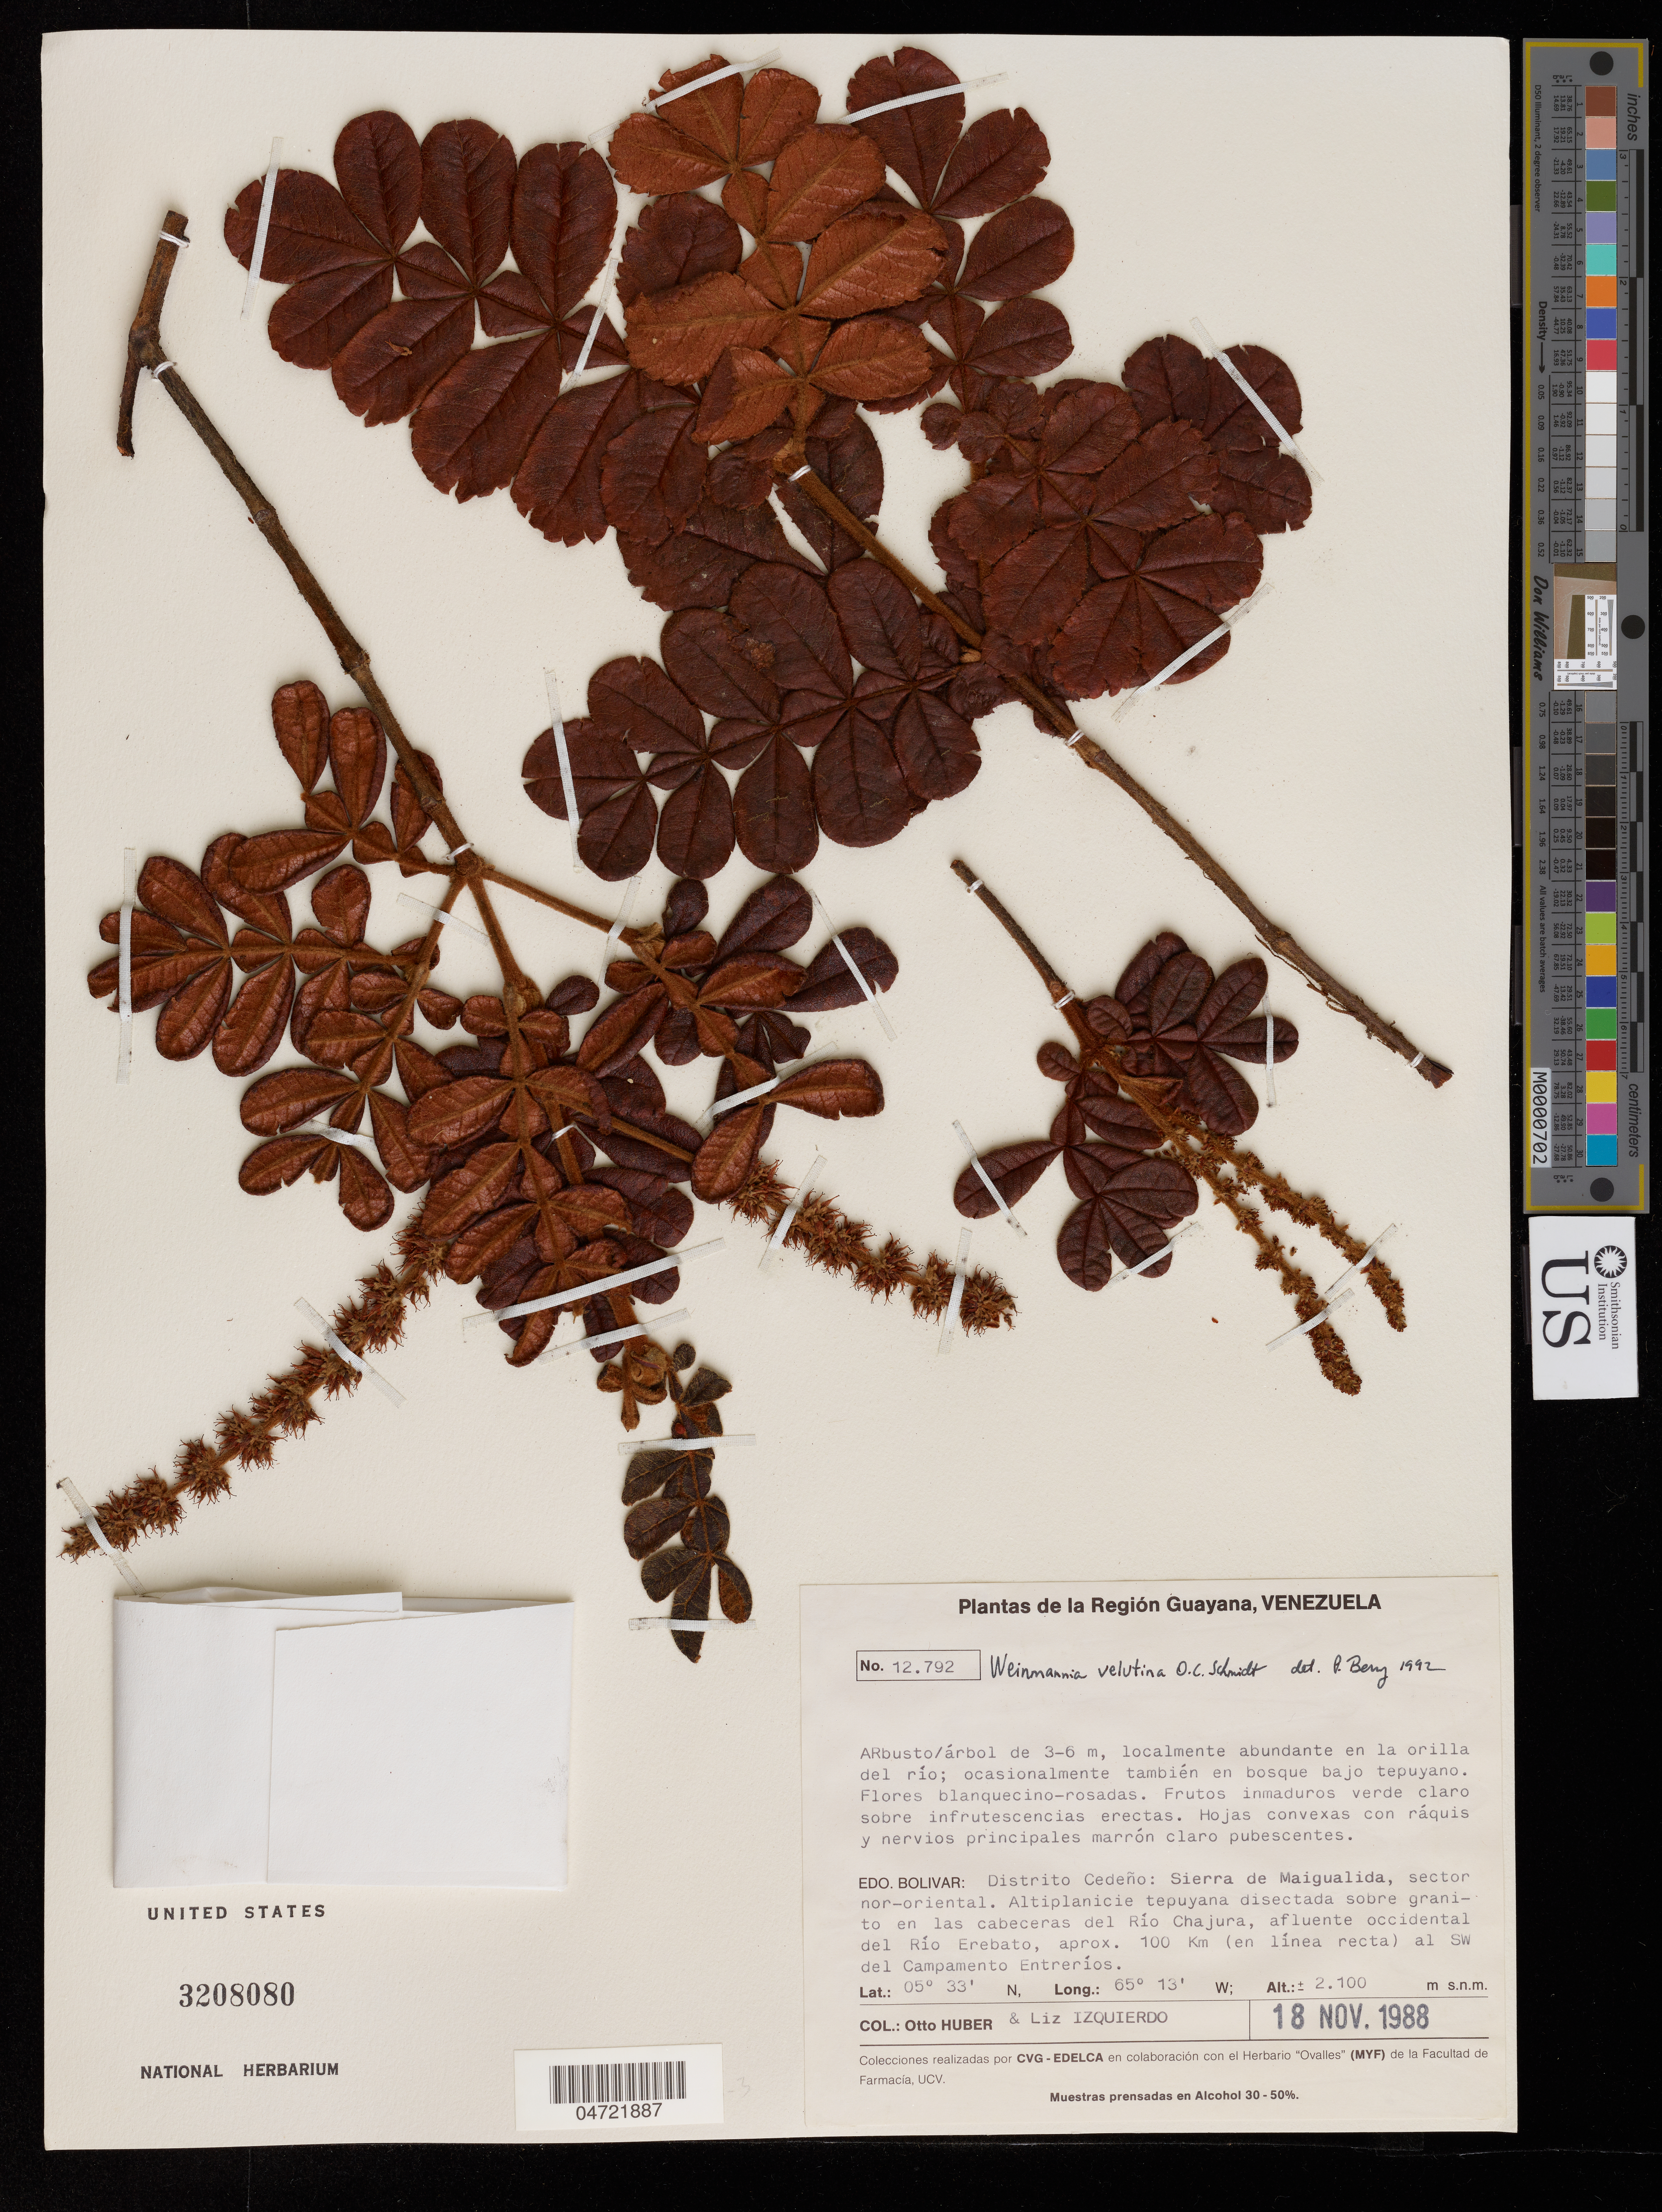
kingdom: Plantae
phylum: Tracheophyta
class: Magnoliopsida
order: Oxalidales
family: Cunoniaceae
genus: Weinmannia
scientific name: Weinmannia velutina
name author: O.C. Schmidt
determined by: Berry, P.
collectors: O. Huber & L. Izquierdo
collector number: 12792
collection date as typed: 18-Nov-88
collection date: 1988-11-18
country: Venezuela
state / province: Bolívar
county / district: Cedeño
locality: Sierra de Maigualida, sector nor-oriental, cabeceras del Río Chajura, afluente occidental del Río Erebato, aprox. 100 km al SW del Campamento EntreRíos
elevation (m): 2100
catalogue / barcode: US 3208080